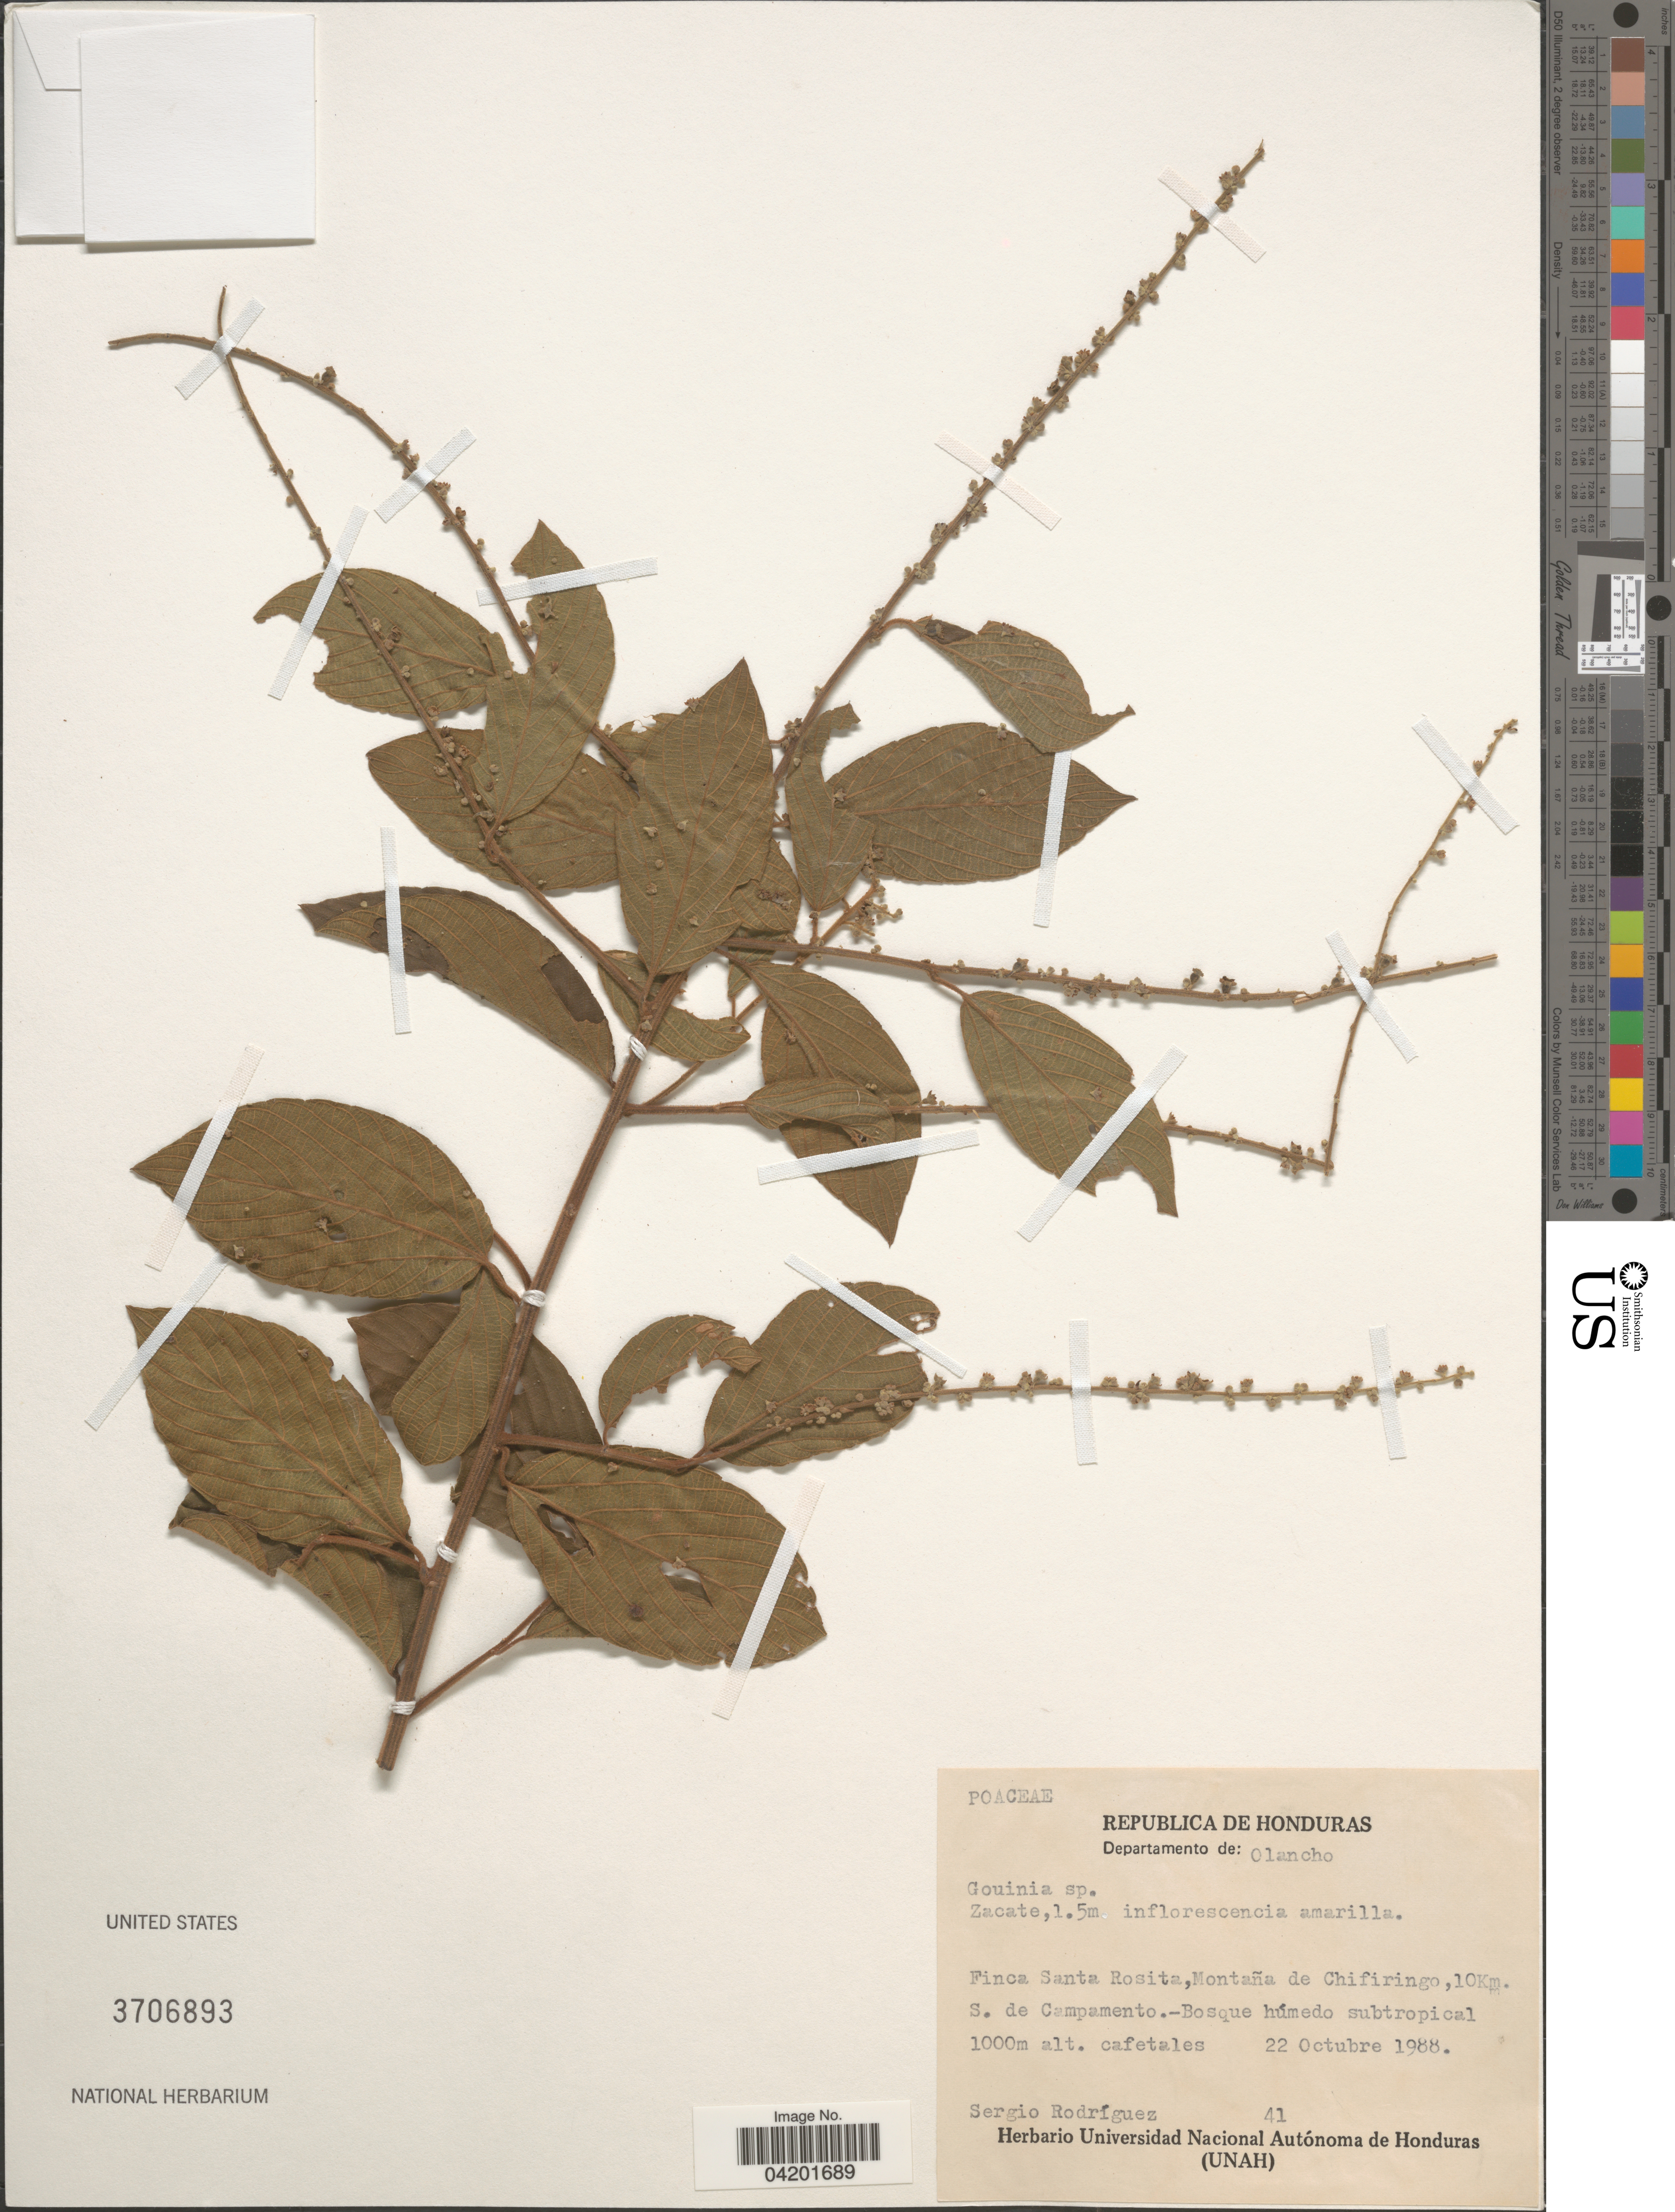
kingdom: Plantae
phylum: Tracheophyta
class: Liliopsida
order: Poales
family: Poaceae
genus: Gouinia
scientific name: Gouinia sp.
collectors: S. Rodriguez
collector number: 41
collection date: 1988-10-22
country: Honduras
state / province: Olancho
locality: Departamento de: Olancho. Finca Santa Rosita, Montaña de Chifiringo,10Km. S. de Campamento.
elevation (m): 1000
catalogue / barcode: US 3706893